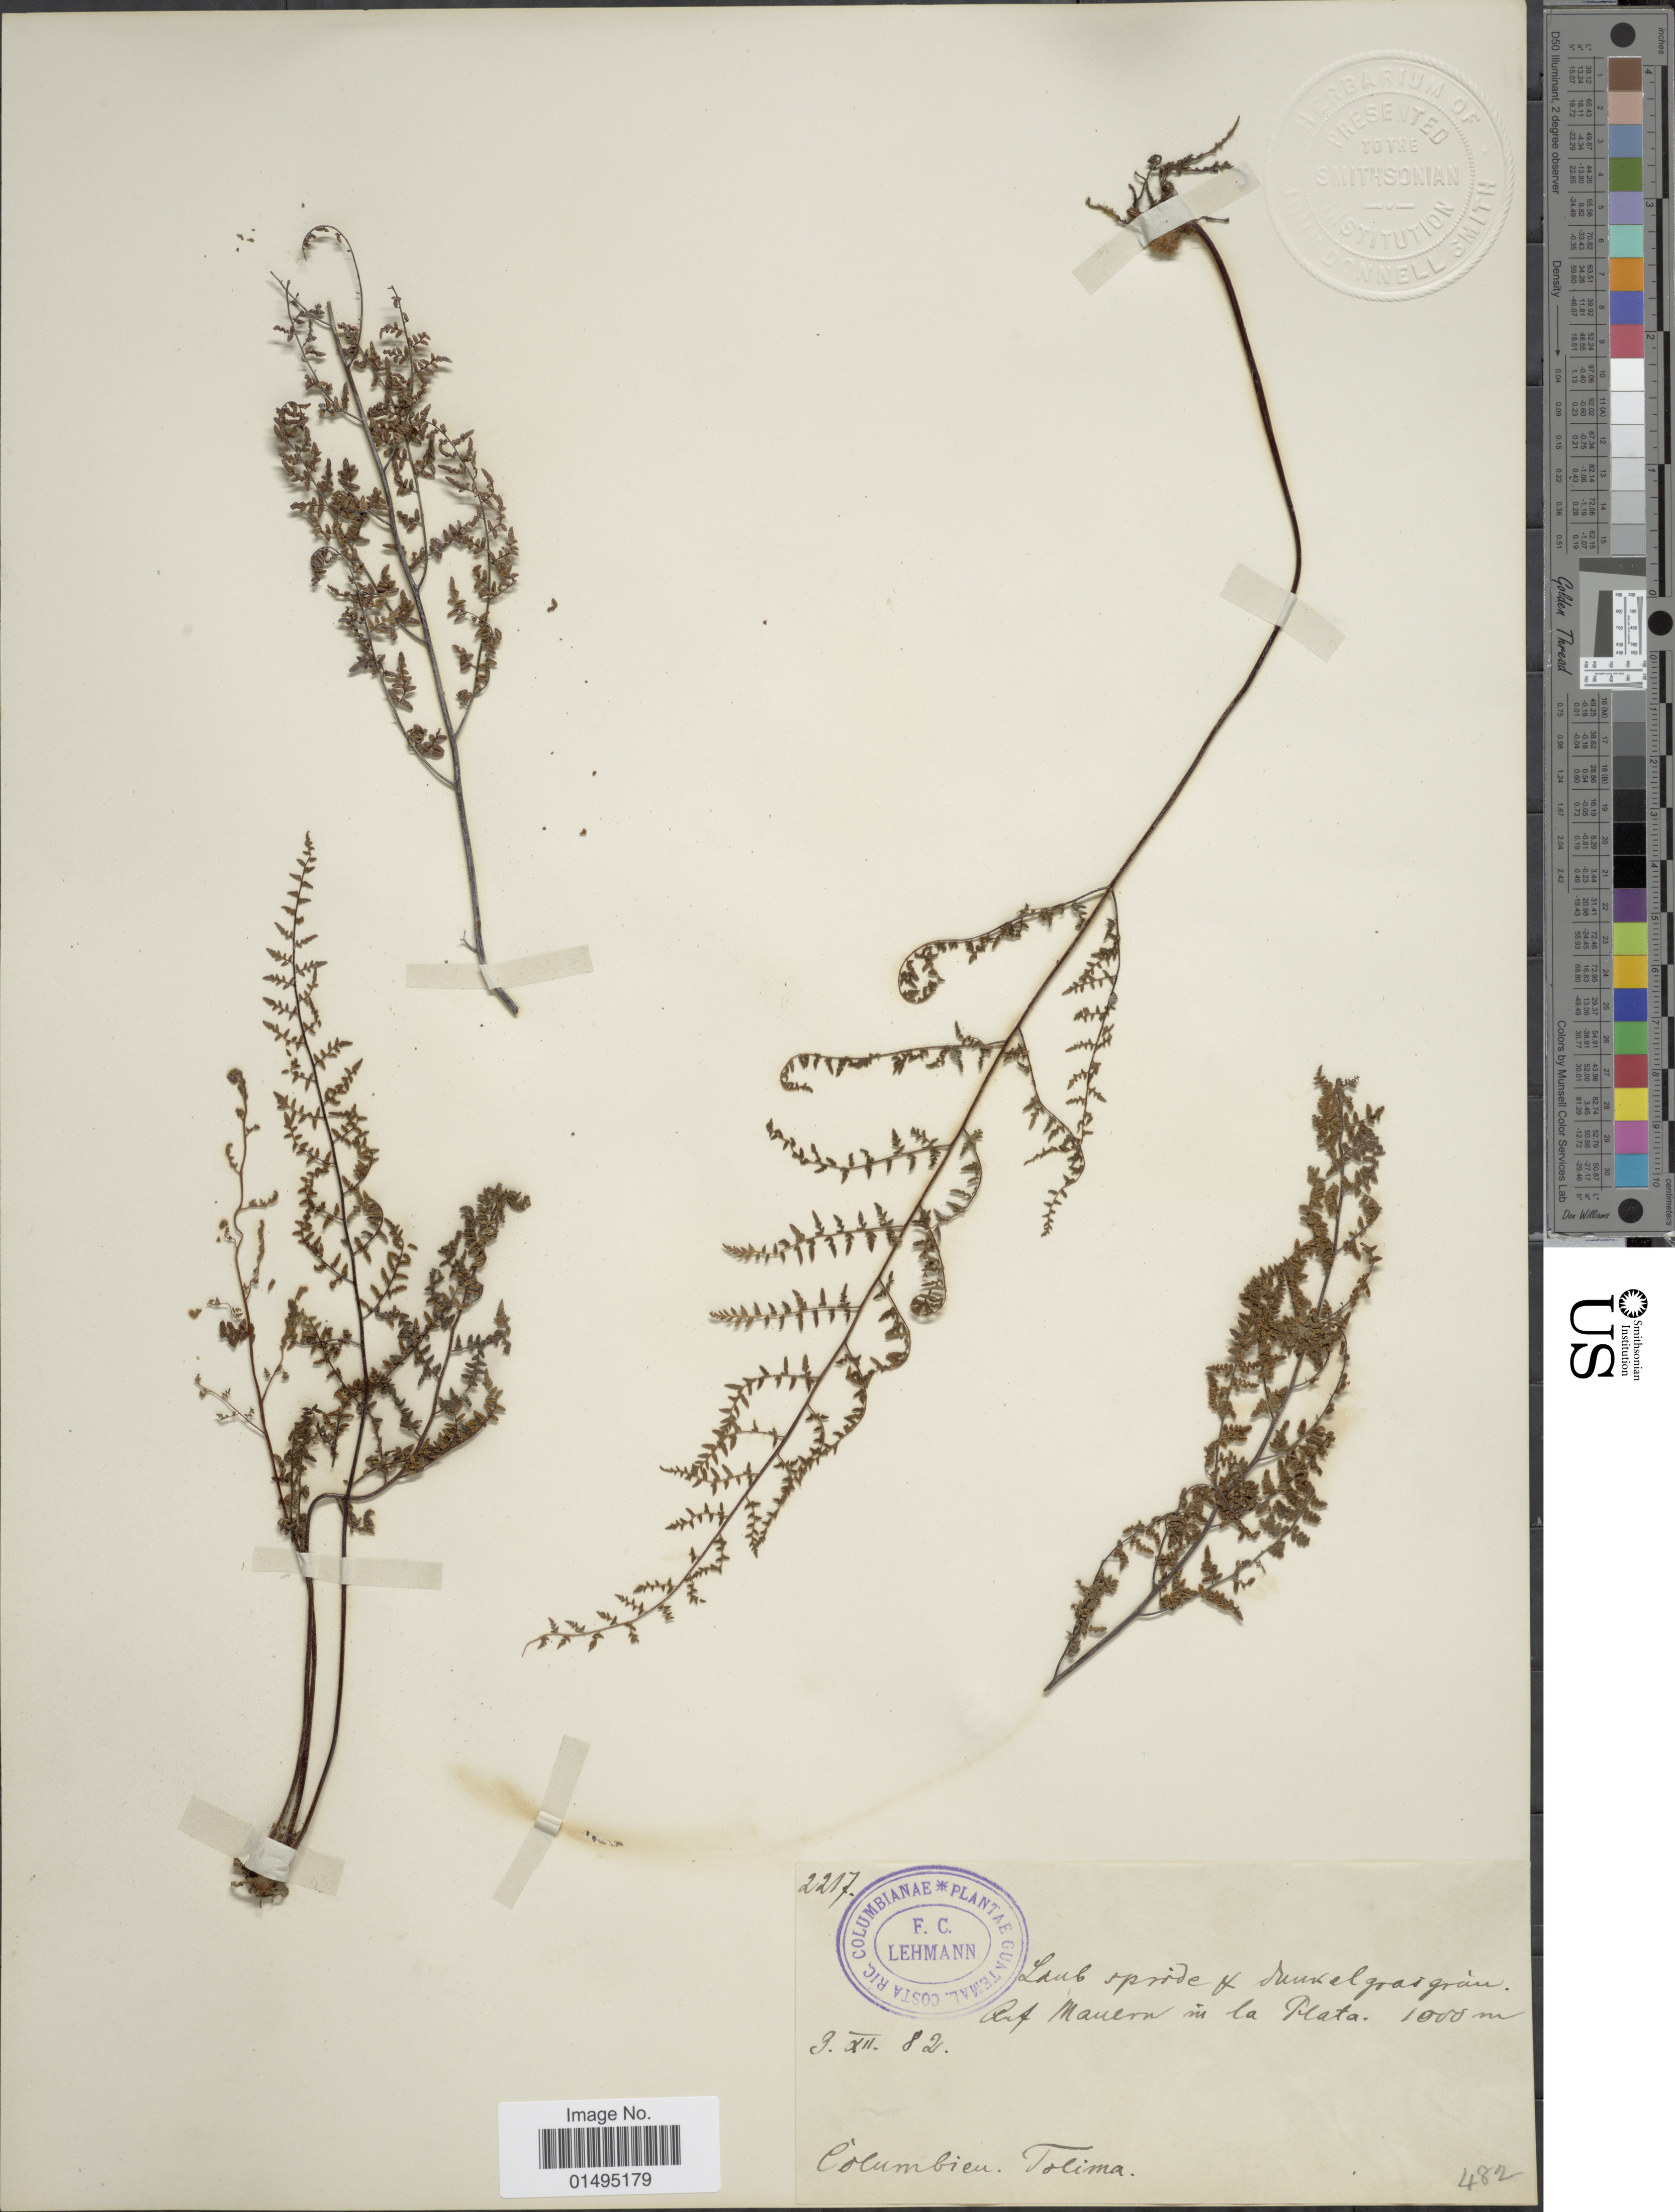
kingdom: Plantae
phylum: Tracheophyta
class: Polypodiopsida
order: Polypodiales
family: Pteridaceae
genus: Myriopteris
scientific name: Myriopteris microphylla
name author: (Sw.) Grusz & Windham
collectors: F. C. Lehmann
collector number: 2217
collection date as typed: Transcribed d/m/y: 3/12/82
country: Colombia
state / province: Tolima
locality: auf Mauern in la Plata.